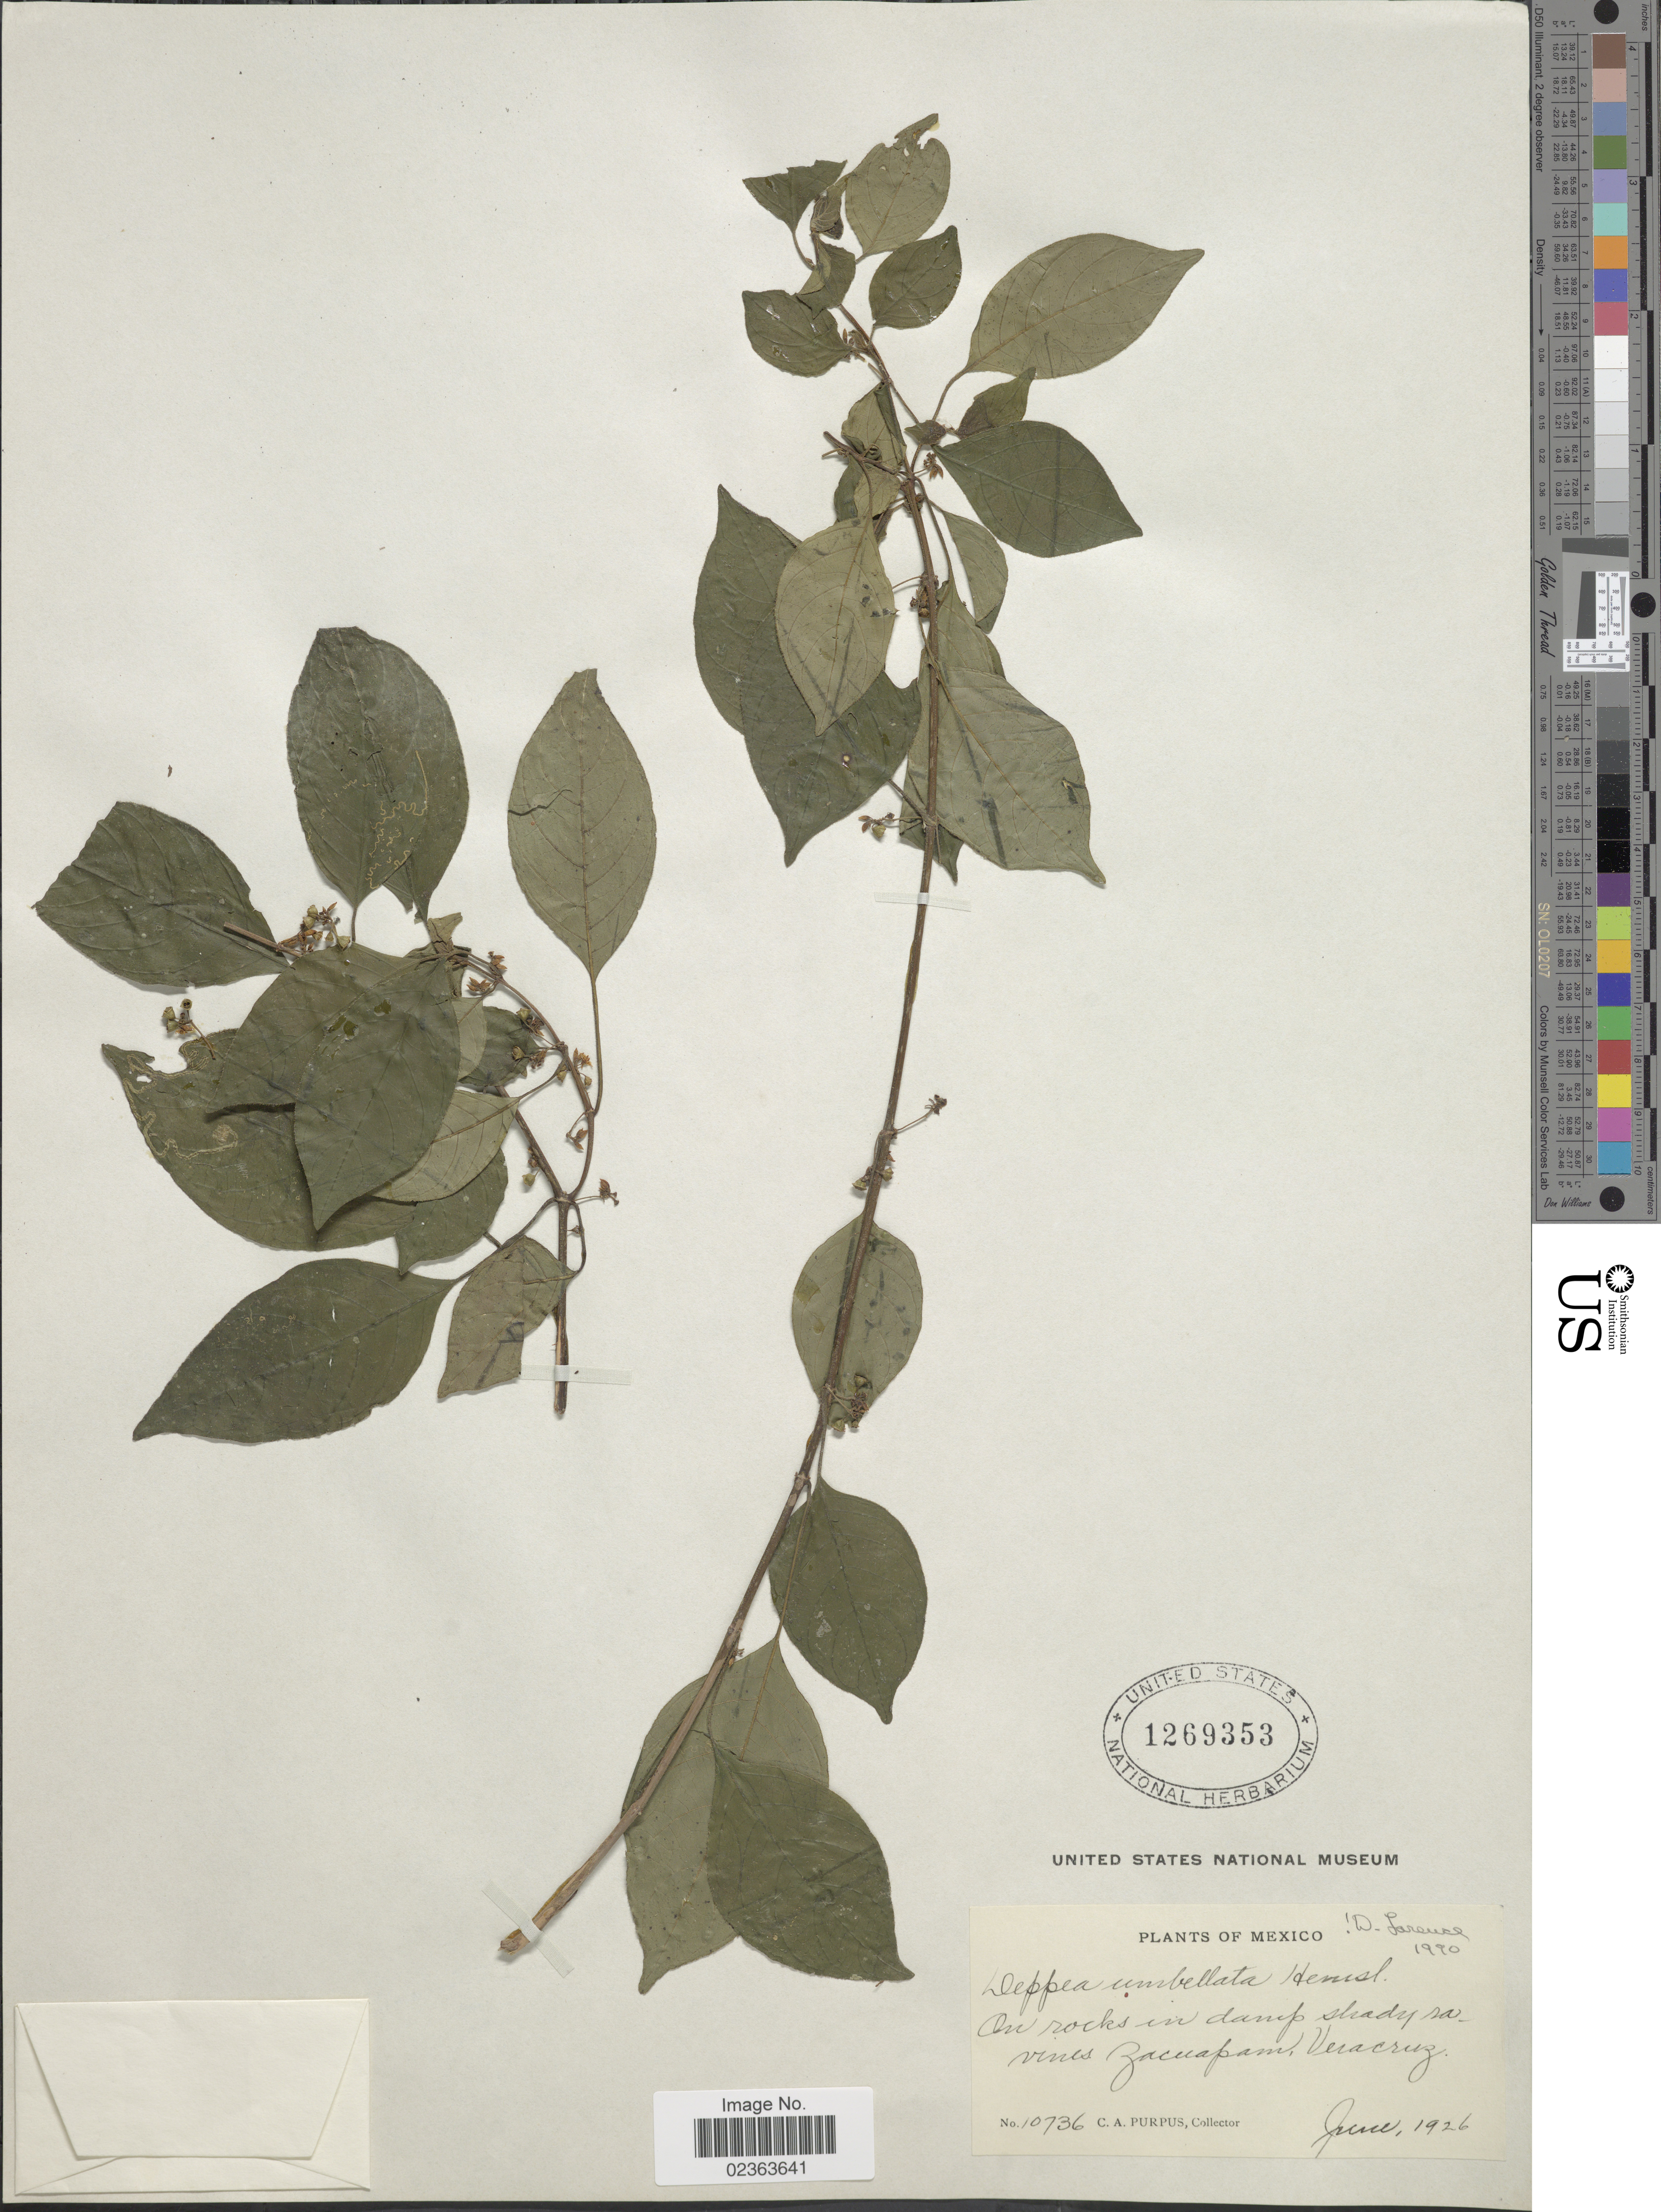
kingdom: Plantae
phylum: Tracheophyta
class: Magnoliopsida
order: Gentianales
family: Rubiaceae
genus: Deppea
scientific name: Deppea umbellata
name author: Hemsl.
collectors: C. A. Purpus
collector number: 10736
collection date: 1926-06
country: Mexico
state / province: Veracruz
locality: On rocks in damp shady ravines Zacuapan, Veracruz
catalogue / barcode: US 1269353